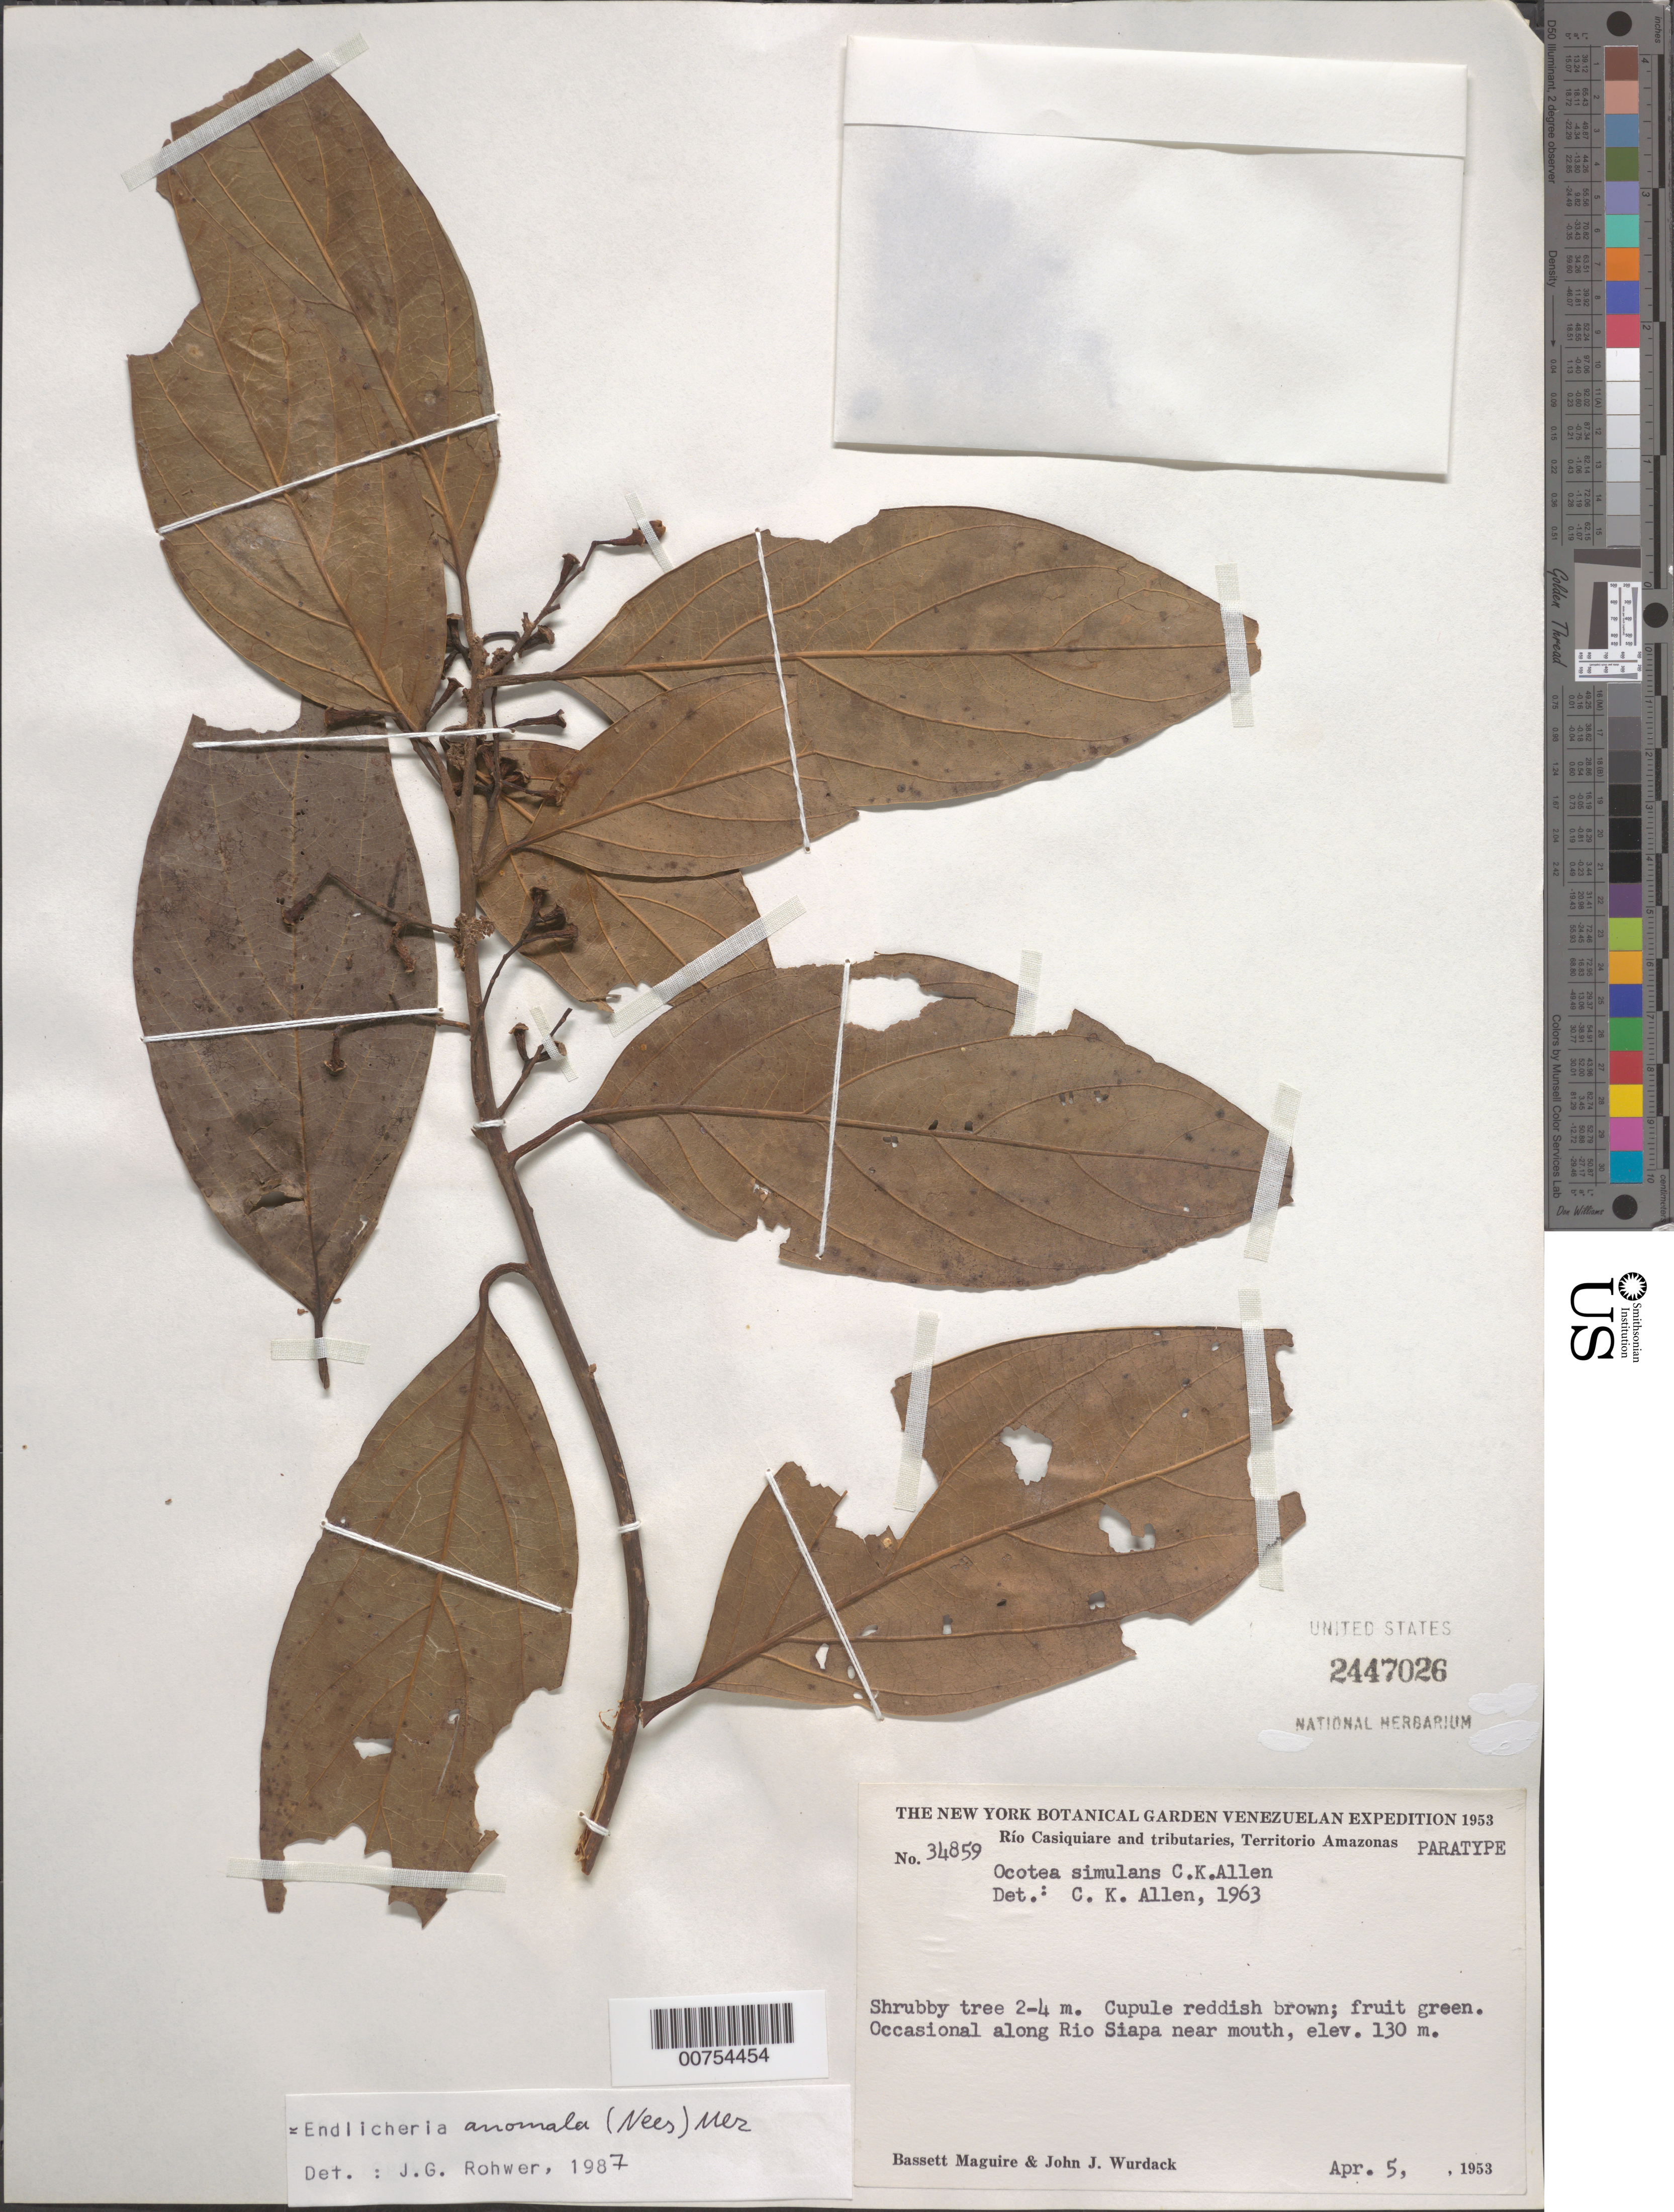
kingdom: Plantae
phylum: Tracheophyta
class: Magnoliopsida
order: Laurales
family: Lauraceae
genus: Endlicheria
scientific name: Endlicheria anomala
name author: Nees ex Meisn.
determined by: Rohwer, J. G.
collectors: B. Maguire & J. J. Wurdack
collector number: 34859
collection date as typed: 5-Apr-53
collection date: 1953-04-05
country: Venezuela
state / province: Amazonas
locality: Río Siapa, Río Casiquiare, near mouth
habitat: Along river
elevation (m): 130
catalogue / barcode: US 2447026